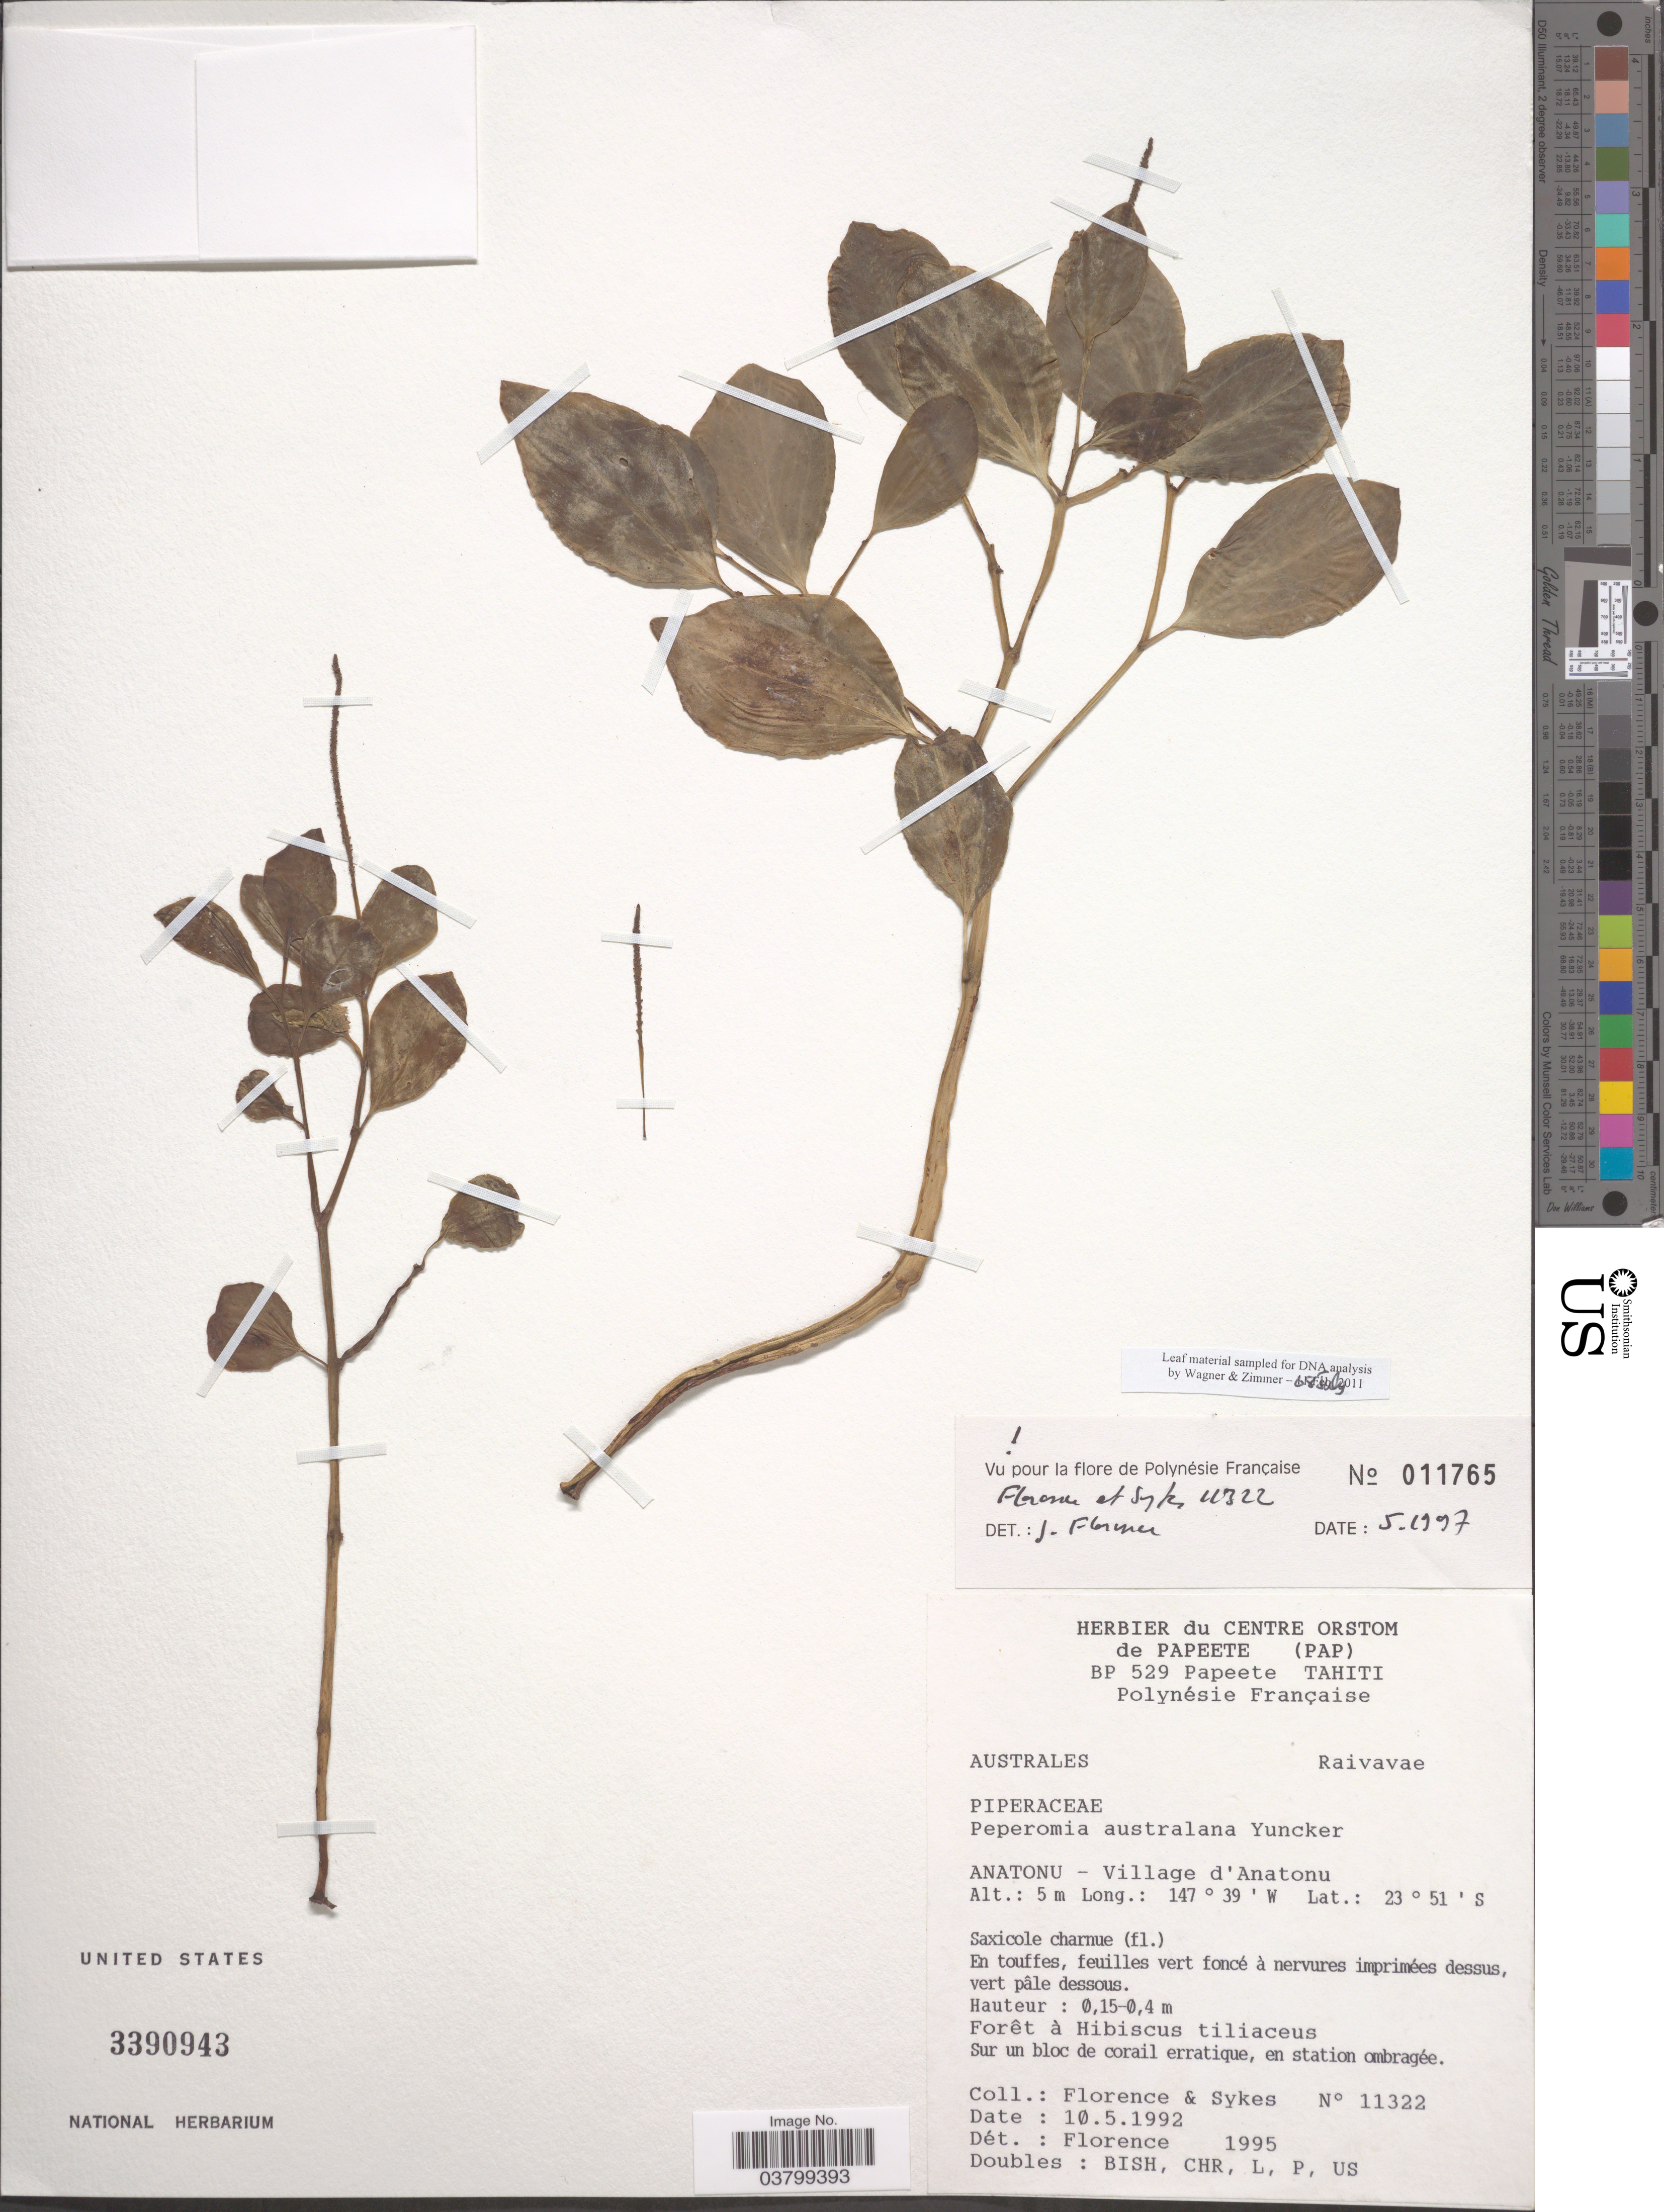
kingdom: Plantae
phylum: Tracheophyta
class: Magnoliopsida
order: Piperales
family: Piperaceae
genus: Peperomia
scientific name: Peperomia australana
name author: Yunck.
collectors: -. Florence & Sykes, --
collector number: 11322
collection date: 1992-05-10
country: French Polynesia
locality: Australes. Raivavae. Anatonu - Village d'Anatonu.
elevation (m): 5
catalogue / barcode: US 3390943